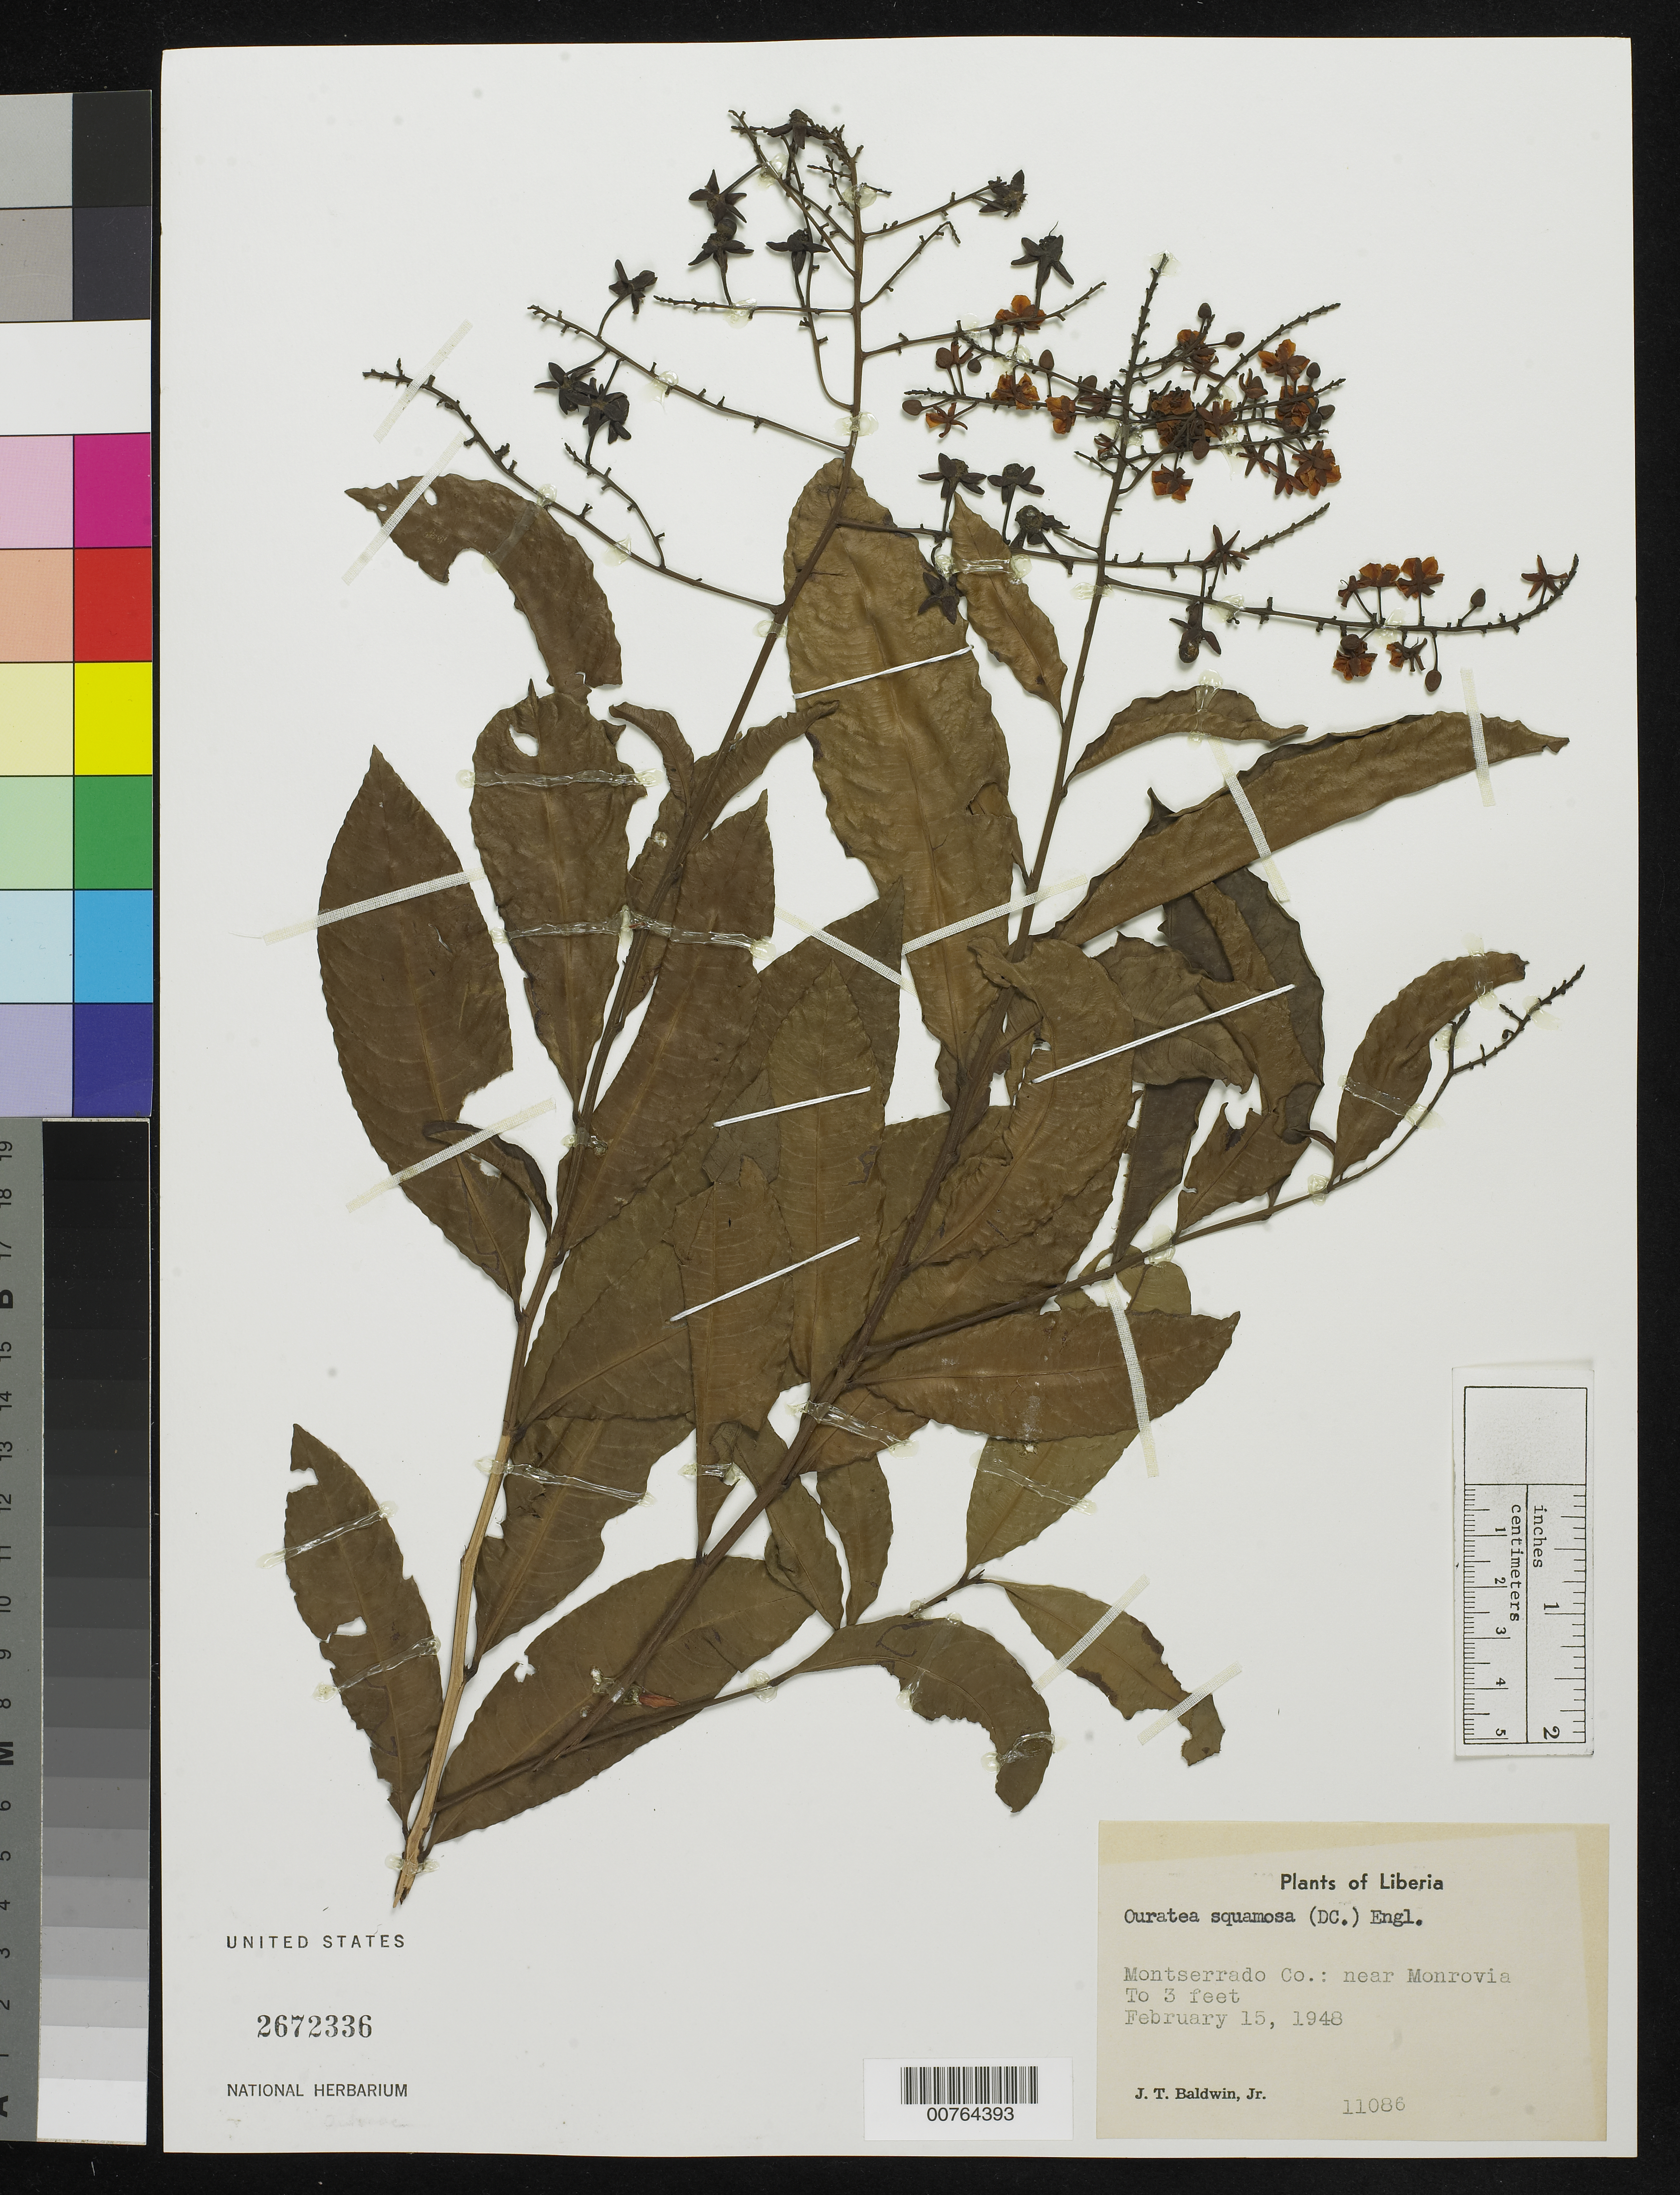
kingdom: Plantae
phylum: Tracheophyta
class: Magnoliopsida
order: Malpighiales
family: Ochnaceae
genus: Ouratea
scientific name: Ouratea squamosa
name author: (DC.) Engl.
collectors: J. T. Baldwin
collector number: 11086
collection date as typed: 15 Feb 1948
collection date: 1948-02-15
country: Liberia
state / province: Montserrado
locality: near Monrovia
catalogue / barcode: US 2672336